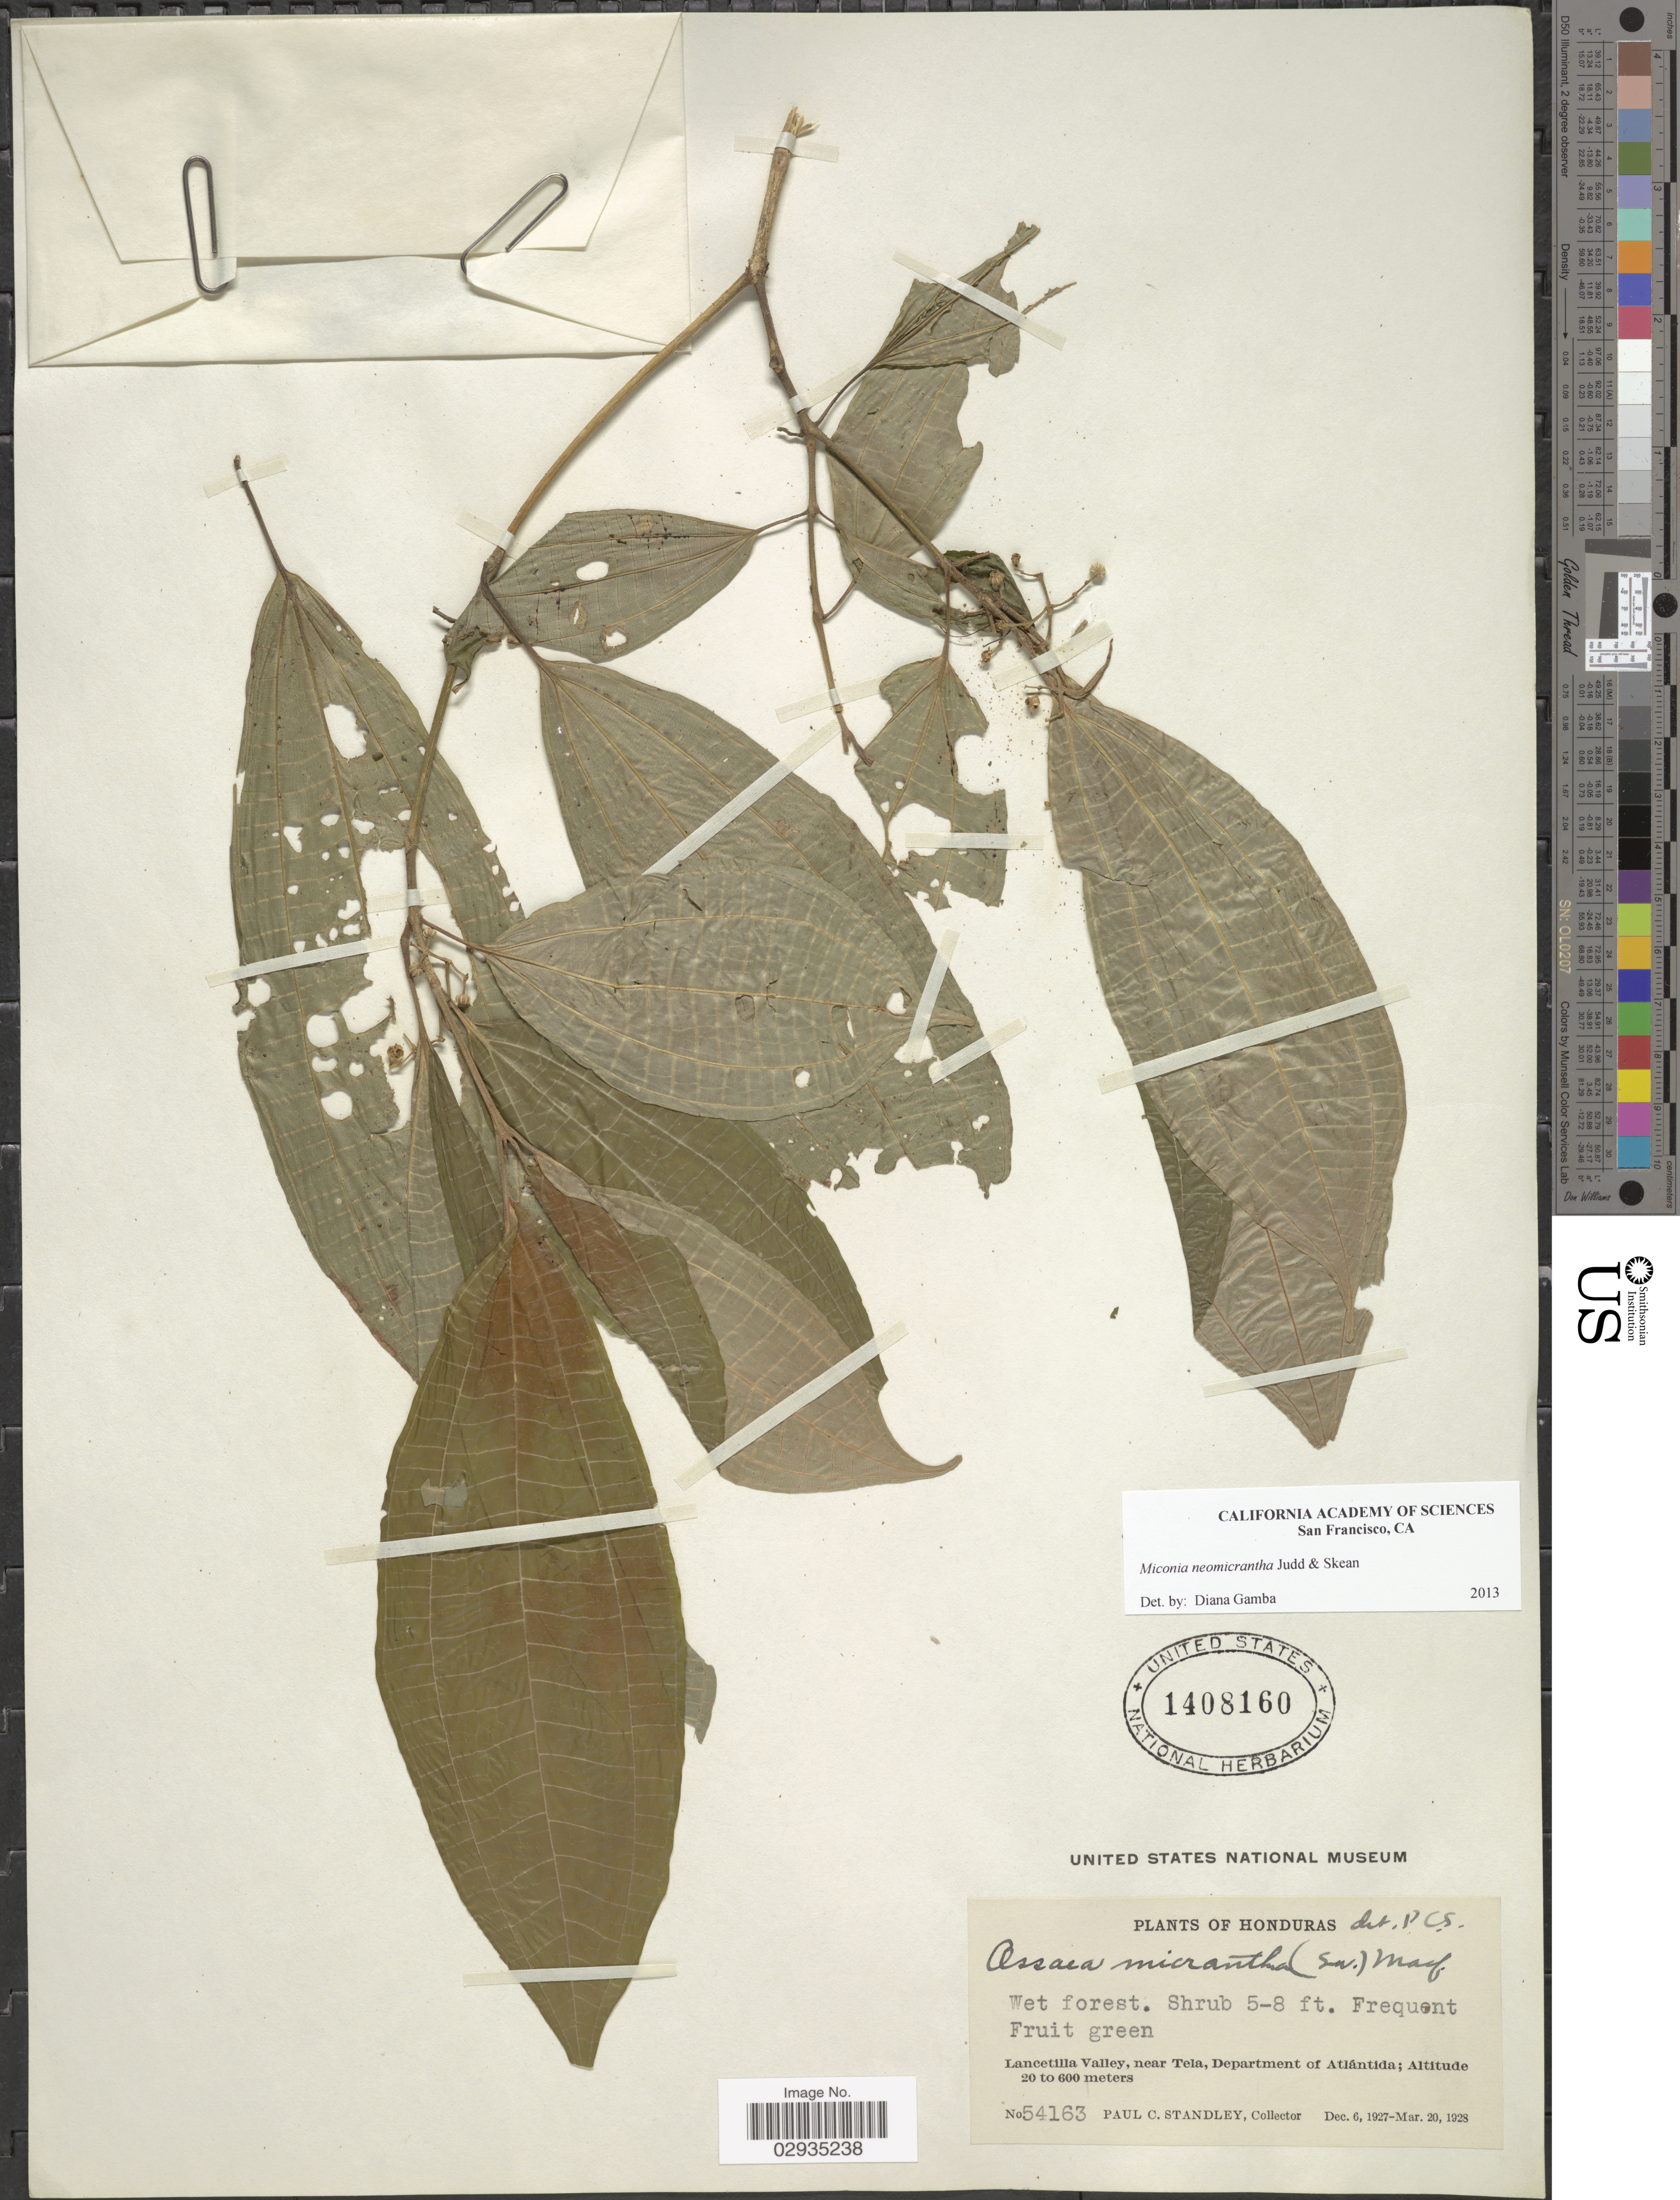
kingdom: Plantae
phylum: Tracheophyta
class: Magnoliopsida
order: Myrtales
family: Melastomataceae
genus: Miconia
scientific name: Miconia neomicrantha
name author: Judd & Skean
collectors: P. C. Standley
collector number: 54163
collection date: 1927-12-06/1928-03-20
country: Honduras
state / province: Atlántida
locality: Lancetilla Valley, near Tela, Department of Atlántida.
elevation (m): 20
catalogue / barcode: US 1408160